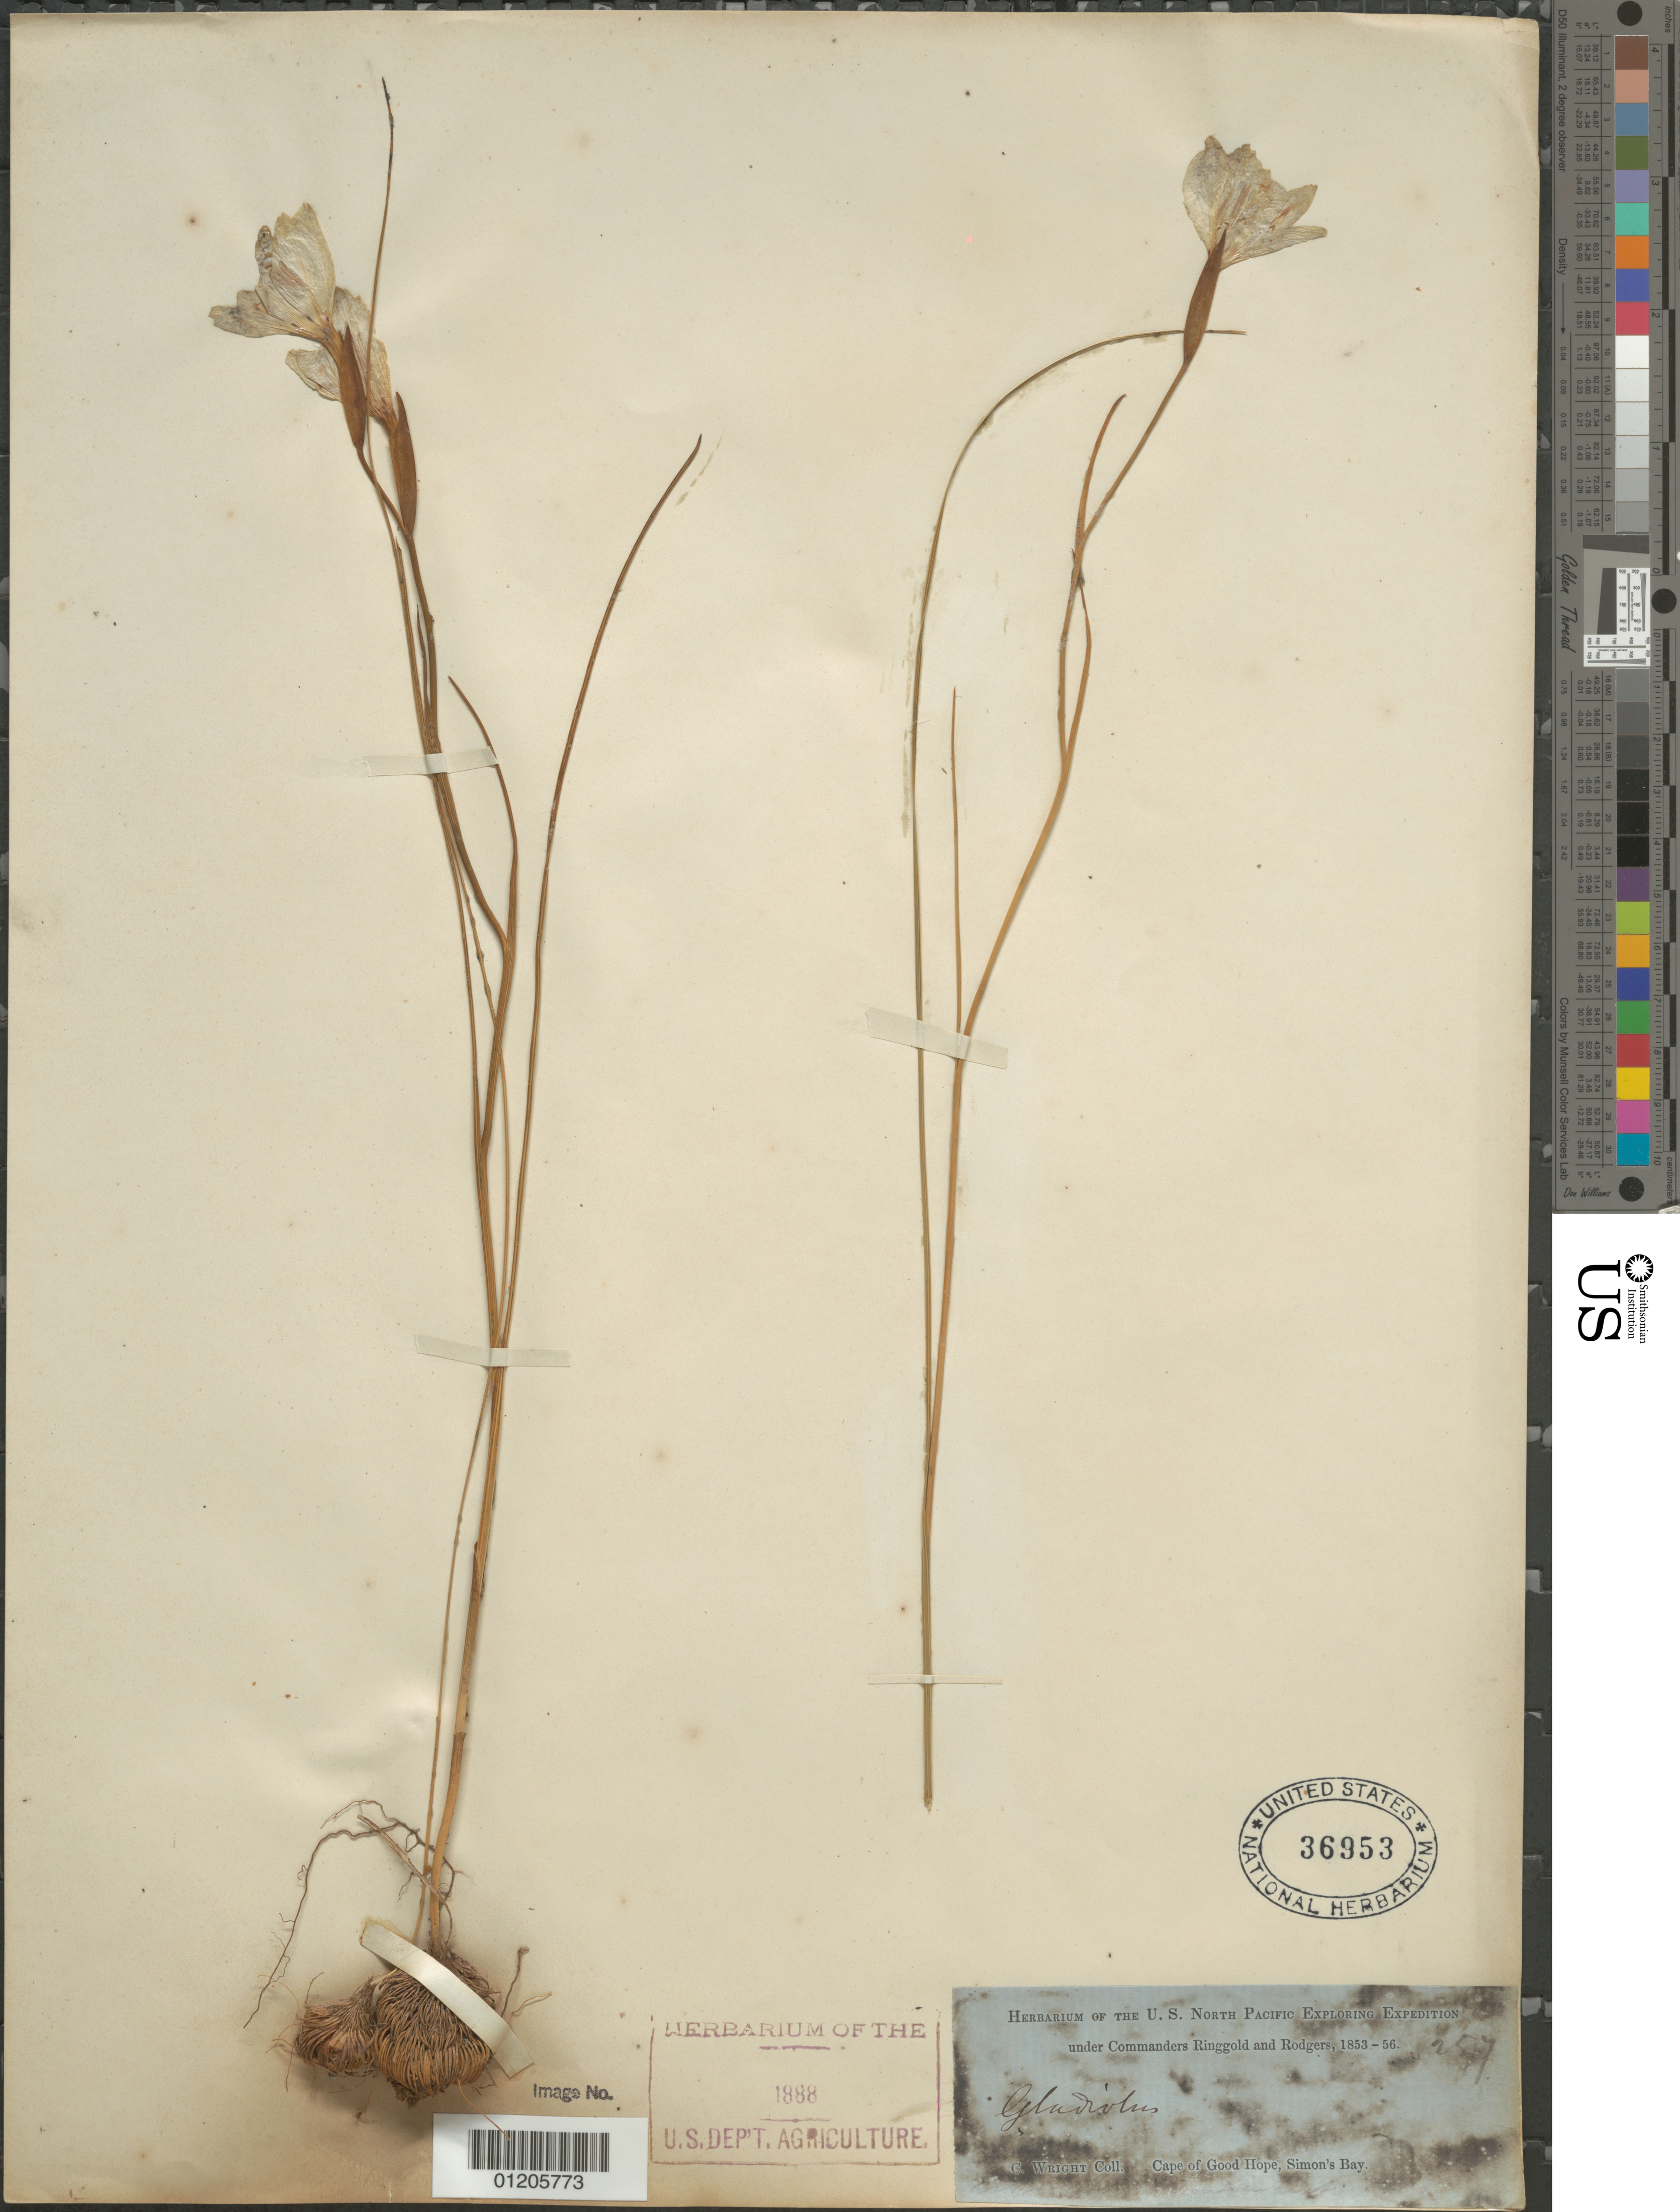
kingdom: Plantae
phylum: Tracheophyta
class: Liliopsida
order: Asparagales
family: Iridaceae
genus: Gladiolus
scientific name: Gladiolus sp.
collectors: C. Wright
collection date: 1853/1856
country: South Africa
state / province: Western Cape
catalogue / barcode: US 36953